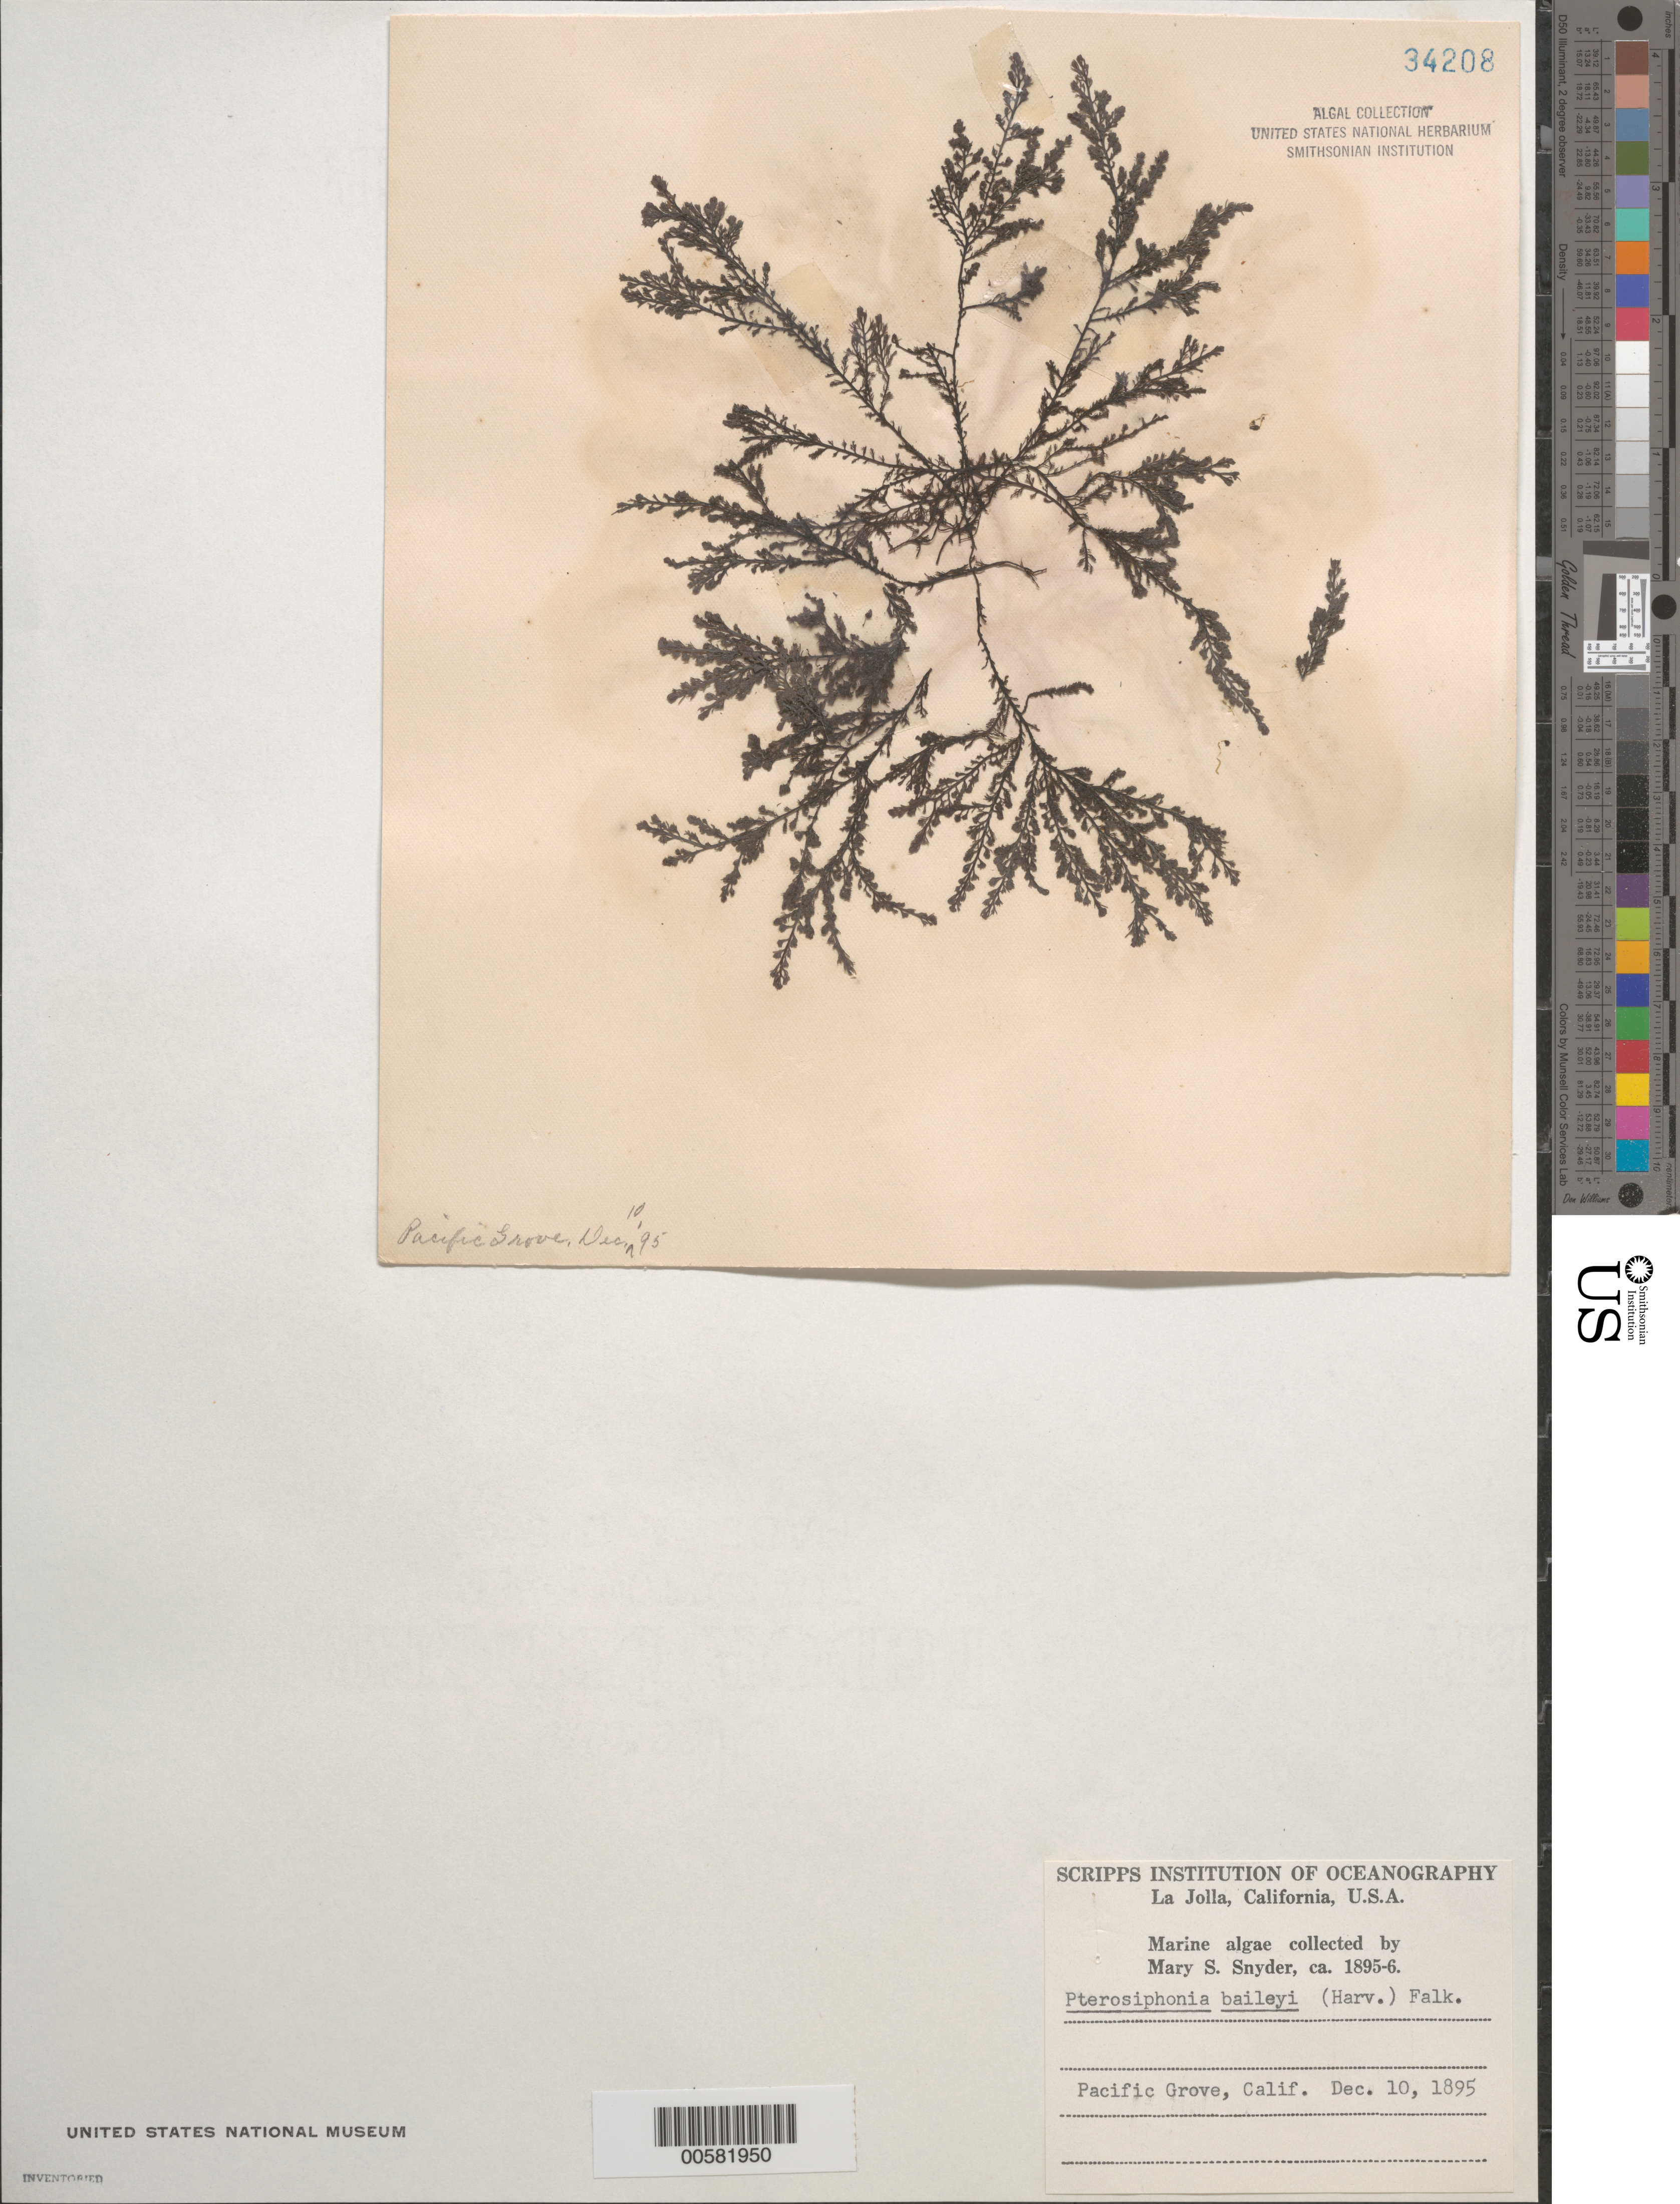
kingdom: Plantae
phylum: Rhodophyta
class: Florideophyceae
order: Ceramiales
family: Rhodomelaceae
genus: Symphyocladiella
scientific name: Symphyocladiella baileyi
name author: (Harvey) D.E.Bustamante et al.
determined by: Algae name updating Project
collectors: M. Snyder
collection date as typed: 10 Dec 1895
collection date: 1895-12-10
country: United States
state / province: California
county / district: Monterey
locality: Pacific Grove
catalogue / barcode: US 34208